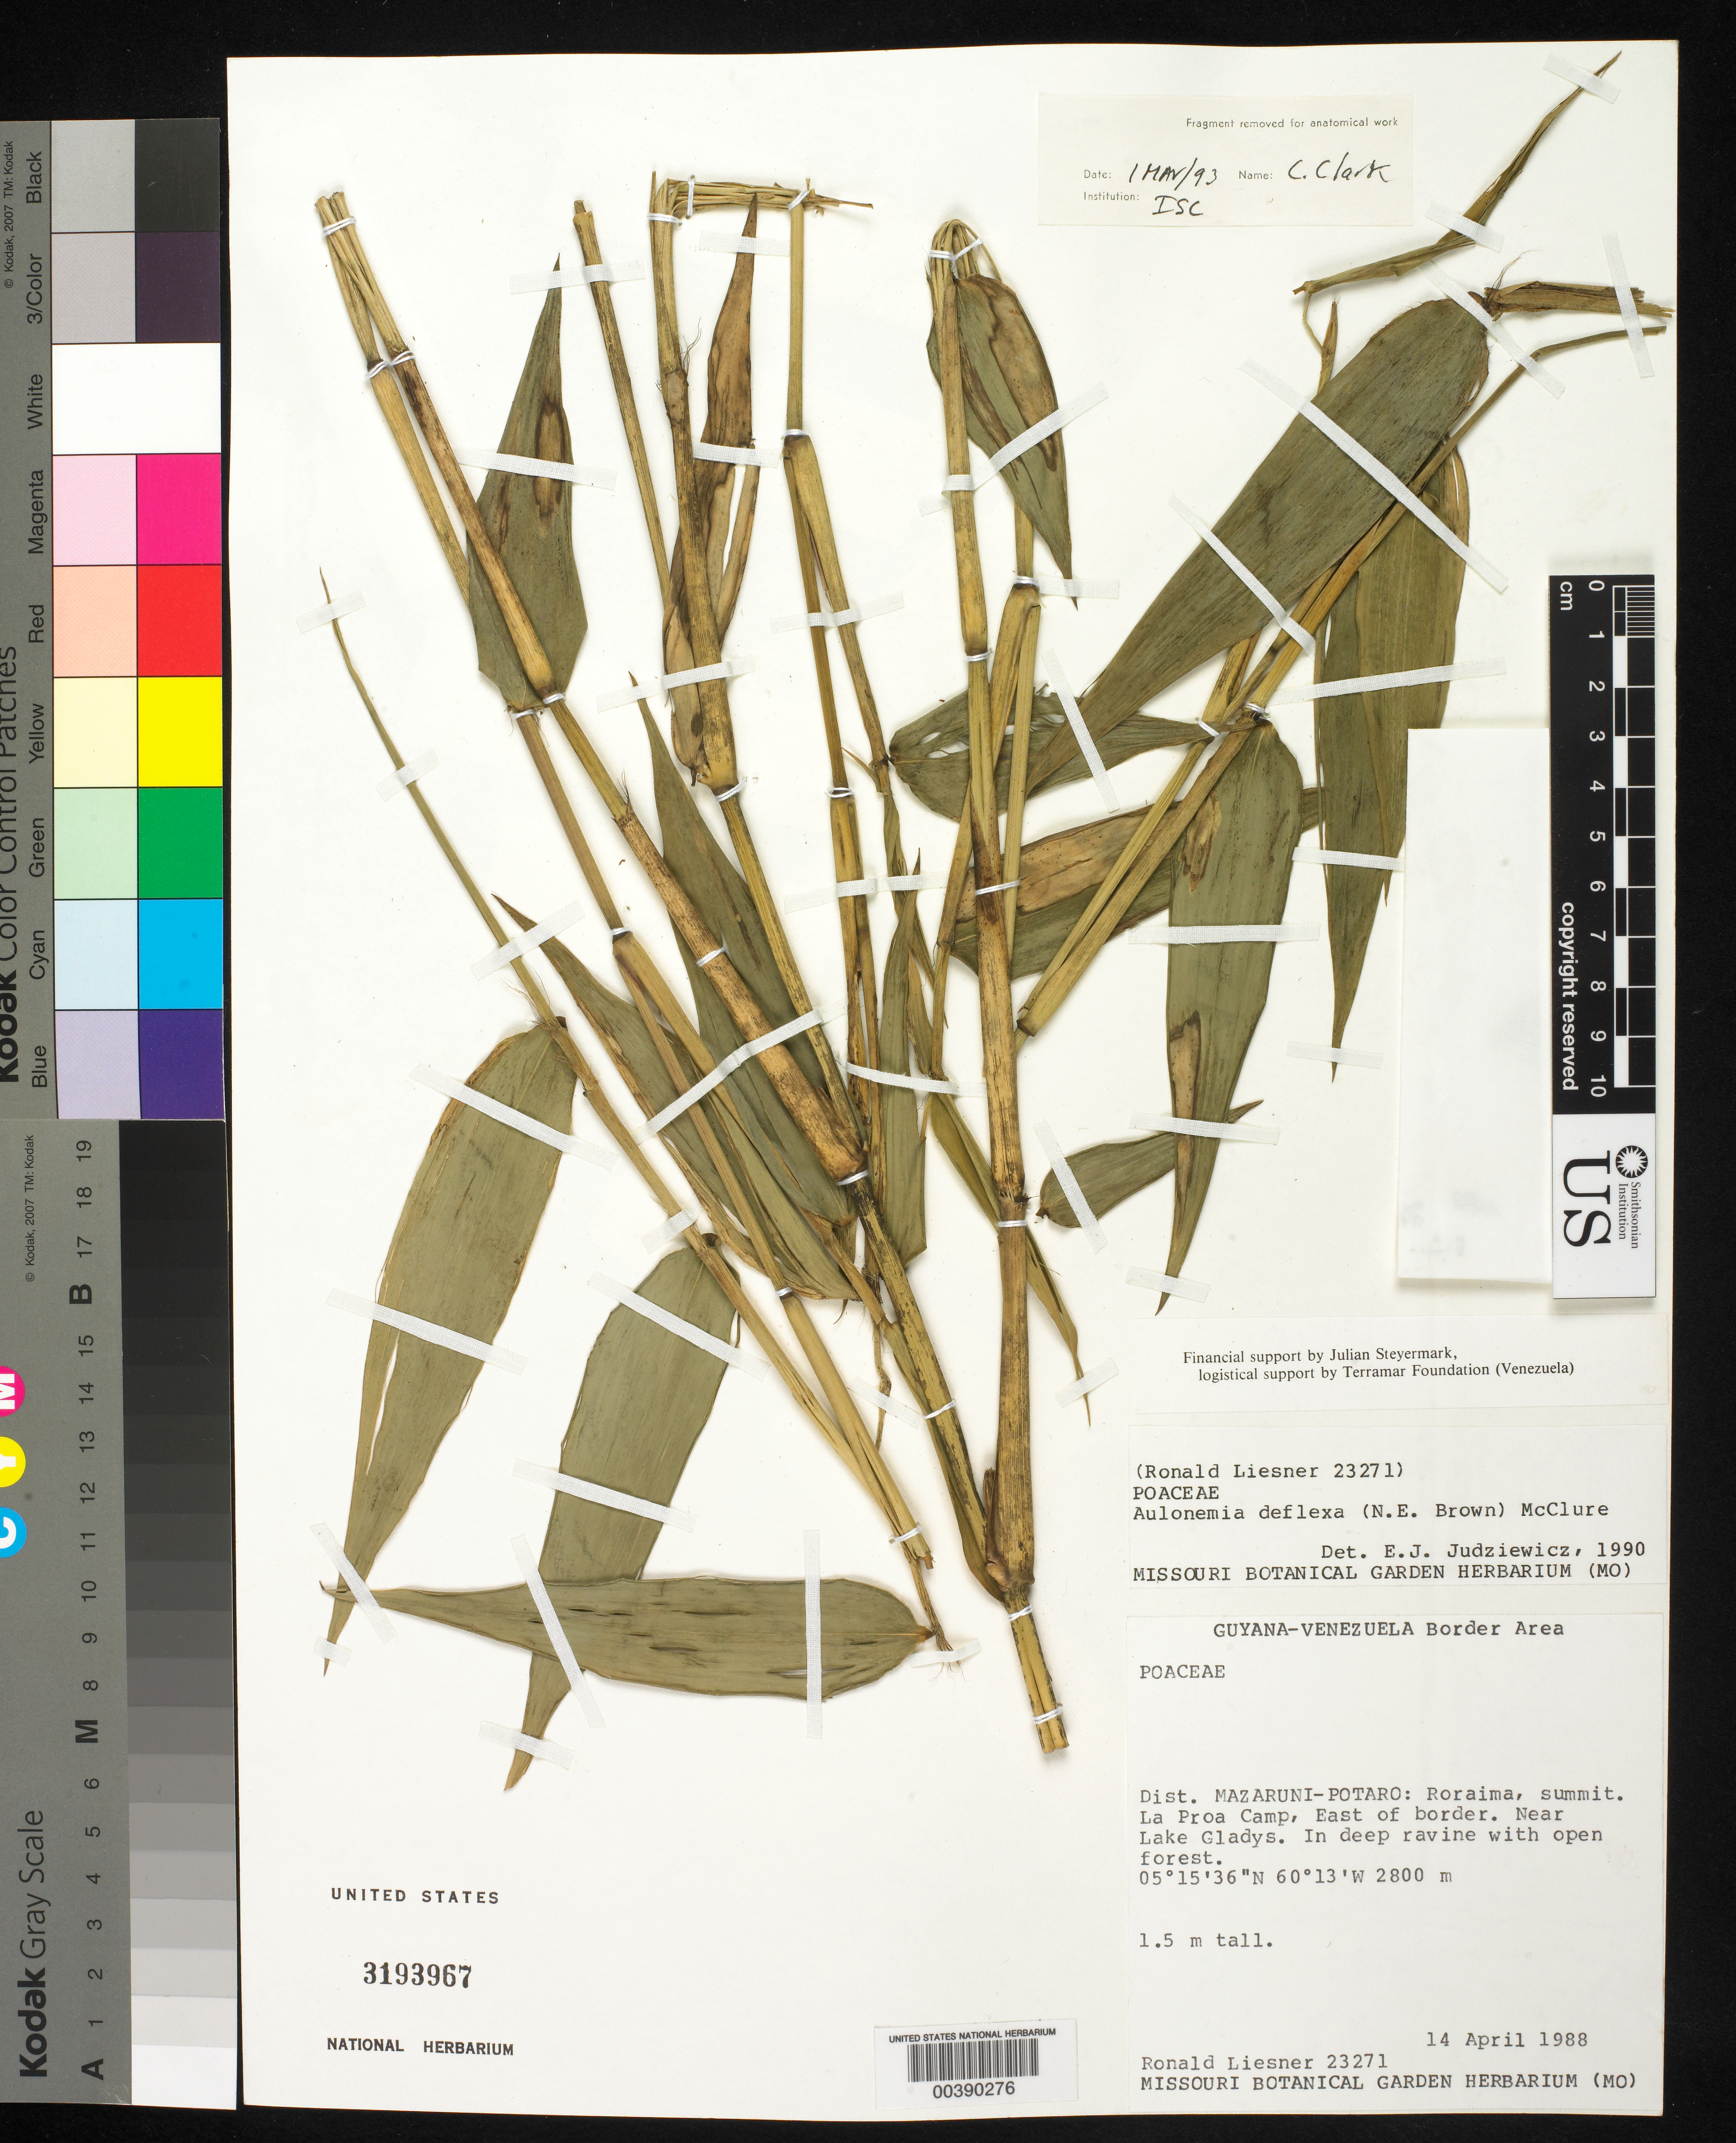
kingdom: Plantae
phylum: Tracheophyta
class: Liliopsida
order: Poales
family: Poaceae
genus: Aulonemia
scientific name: Aulonemia deflexa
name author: (N.E. Br.) McClure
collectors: R. L. Liesner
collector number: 23271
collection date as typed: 14 Apr 1988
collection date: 1988-04-14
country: Brazil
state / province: Roraima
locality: La proa camp, e of border; near lake gladys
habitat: In deep ravine with open forest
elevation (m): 2800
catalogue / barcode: US 3193967